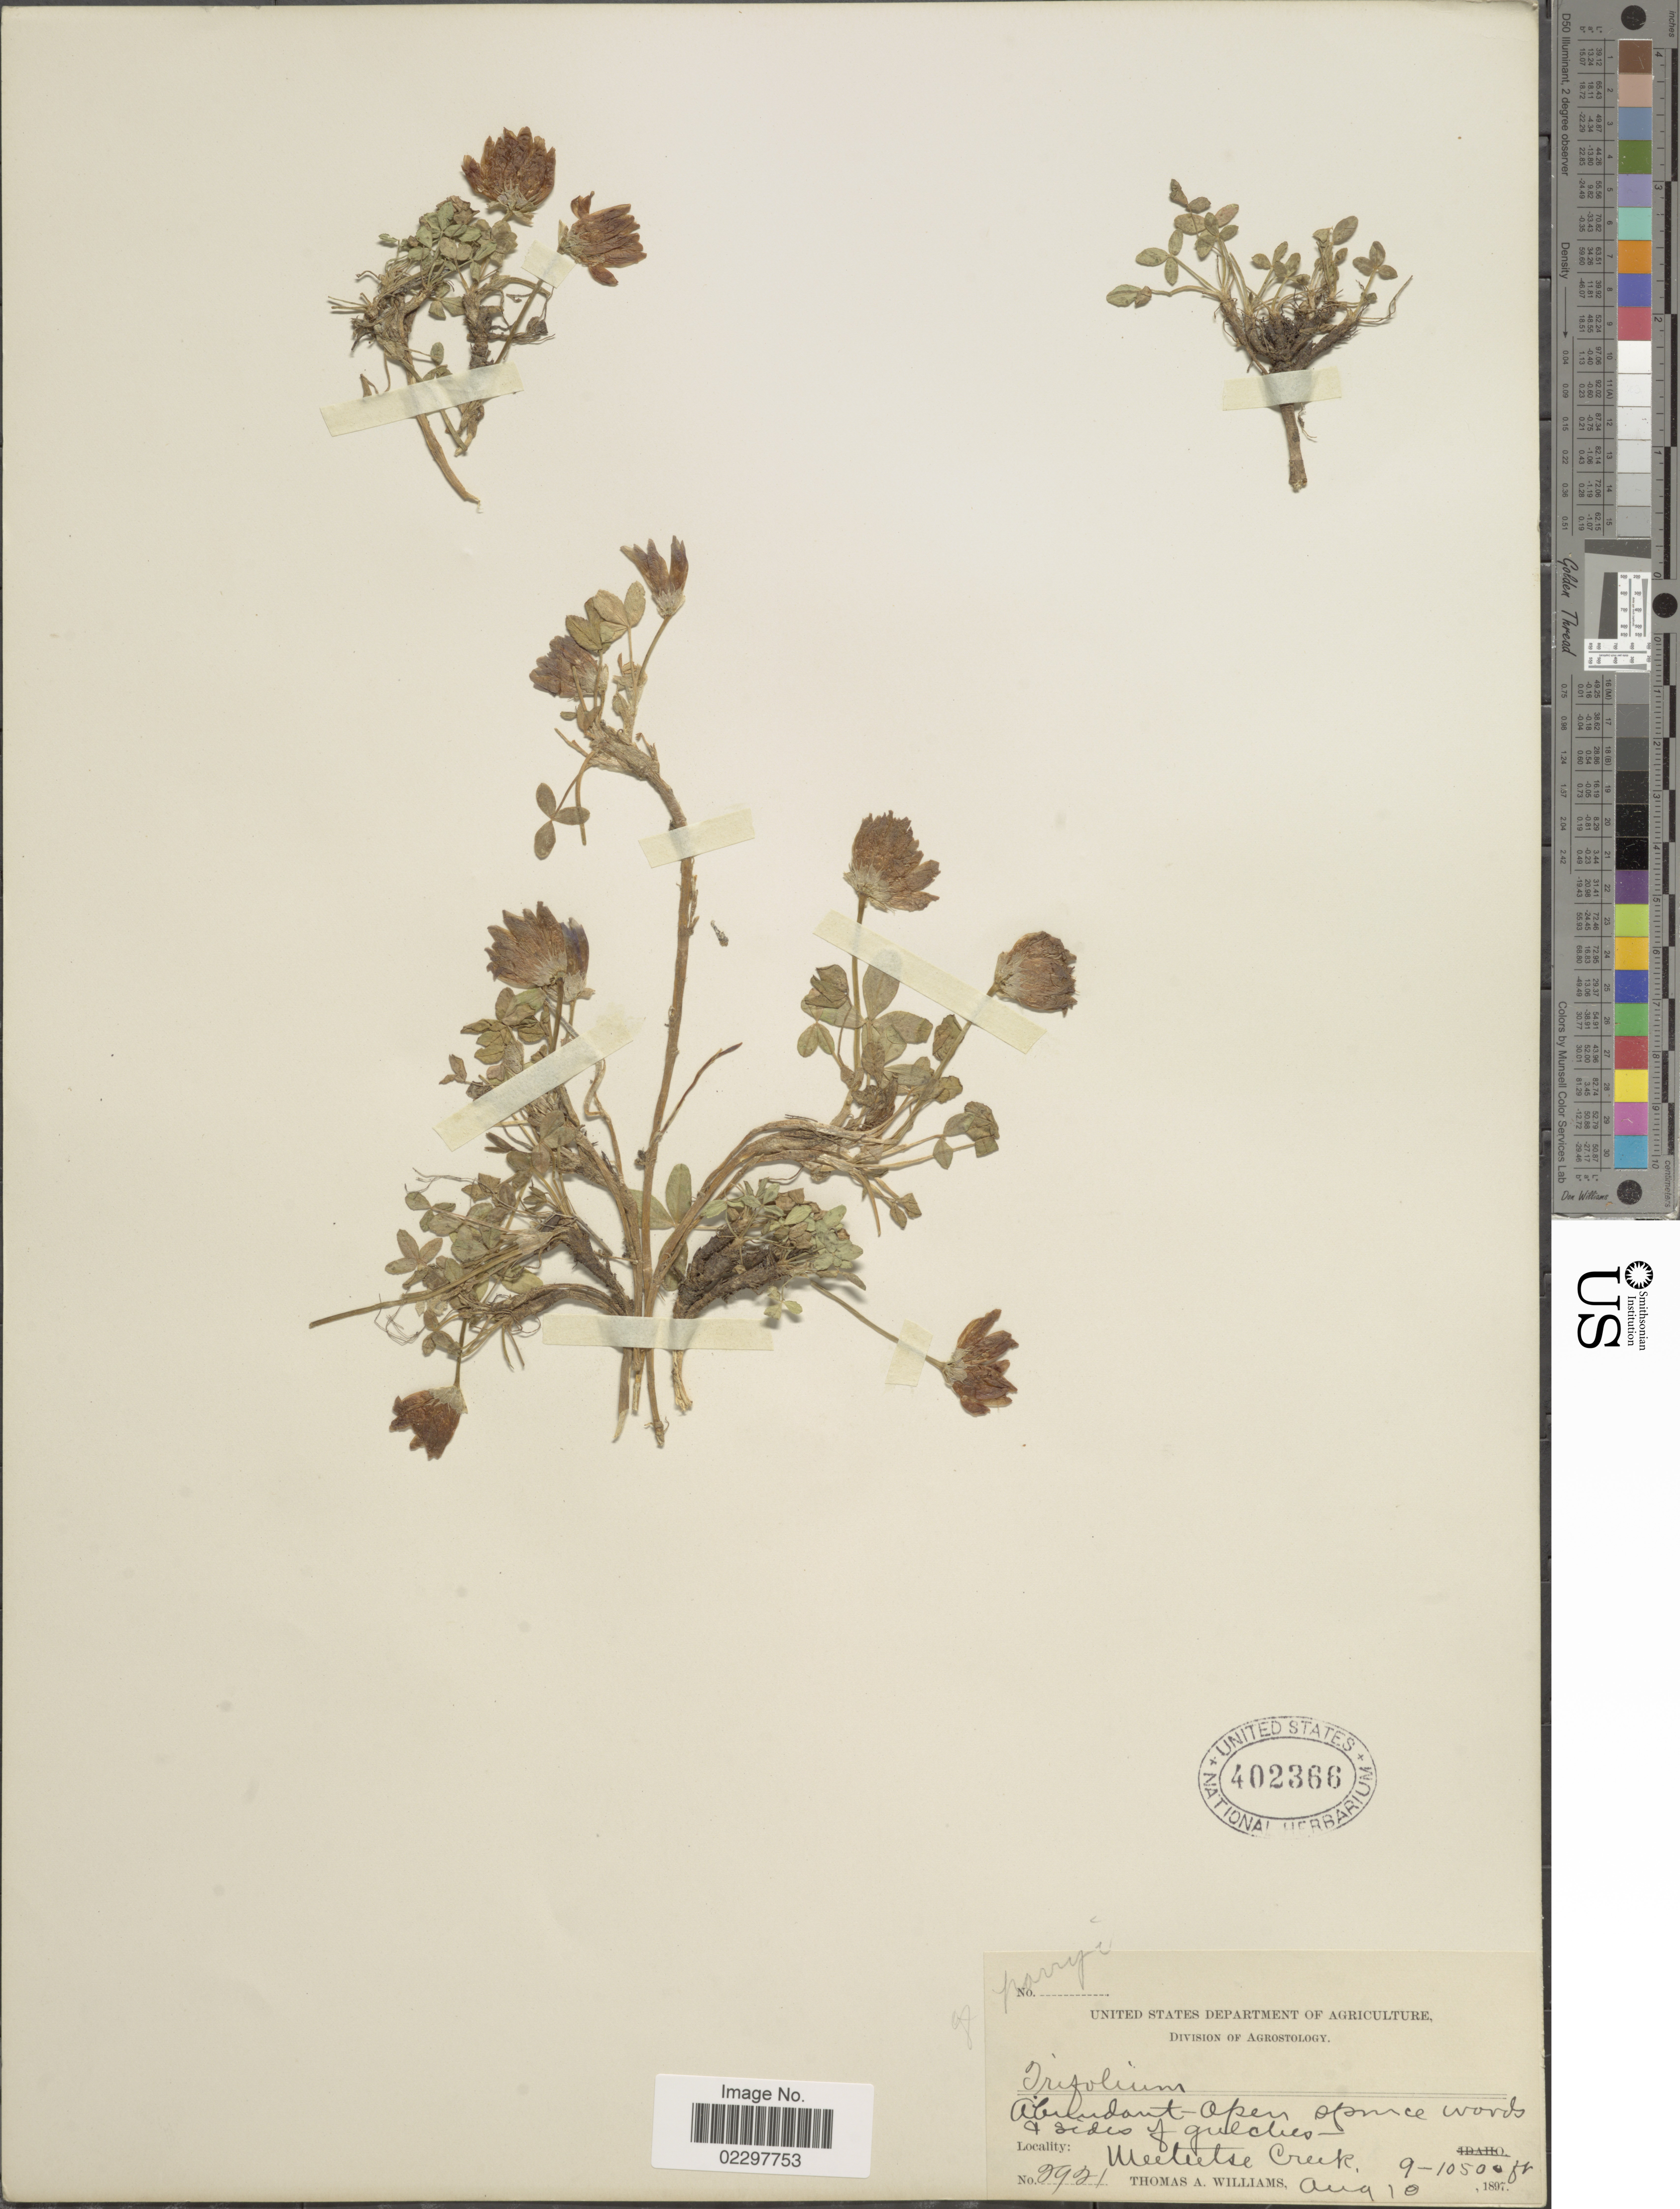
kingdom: Plantae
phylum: Tracheophyta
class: Magnoliopsida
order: Fabales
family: Fabaceae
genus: Trifolium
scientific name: Trifolium parryi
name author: A. Gray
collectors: T. A. Williams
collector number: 2921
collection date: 1897-08-10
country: United States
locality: Abundant open spruce woods & sides gulches, Meetulse Creek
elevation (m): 2743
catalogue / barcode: US 402366